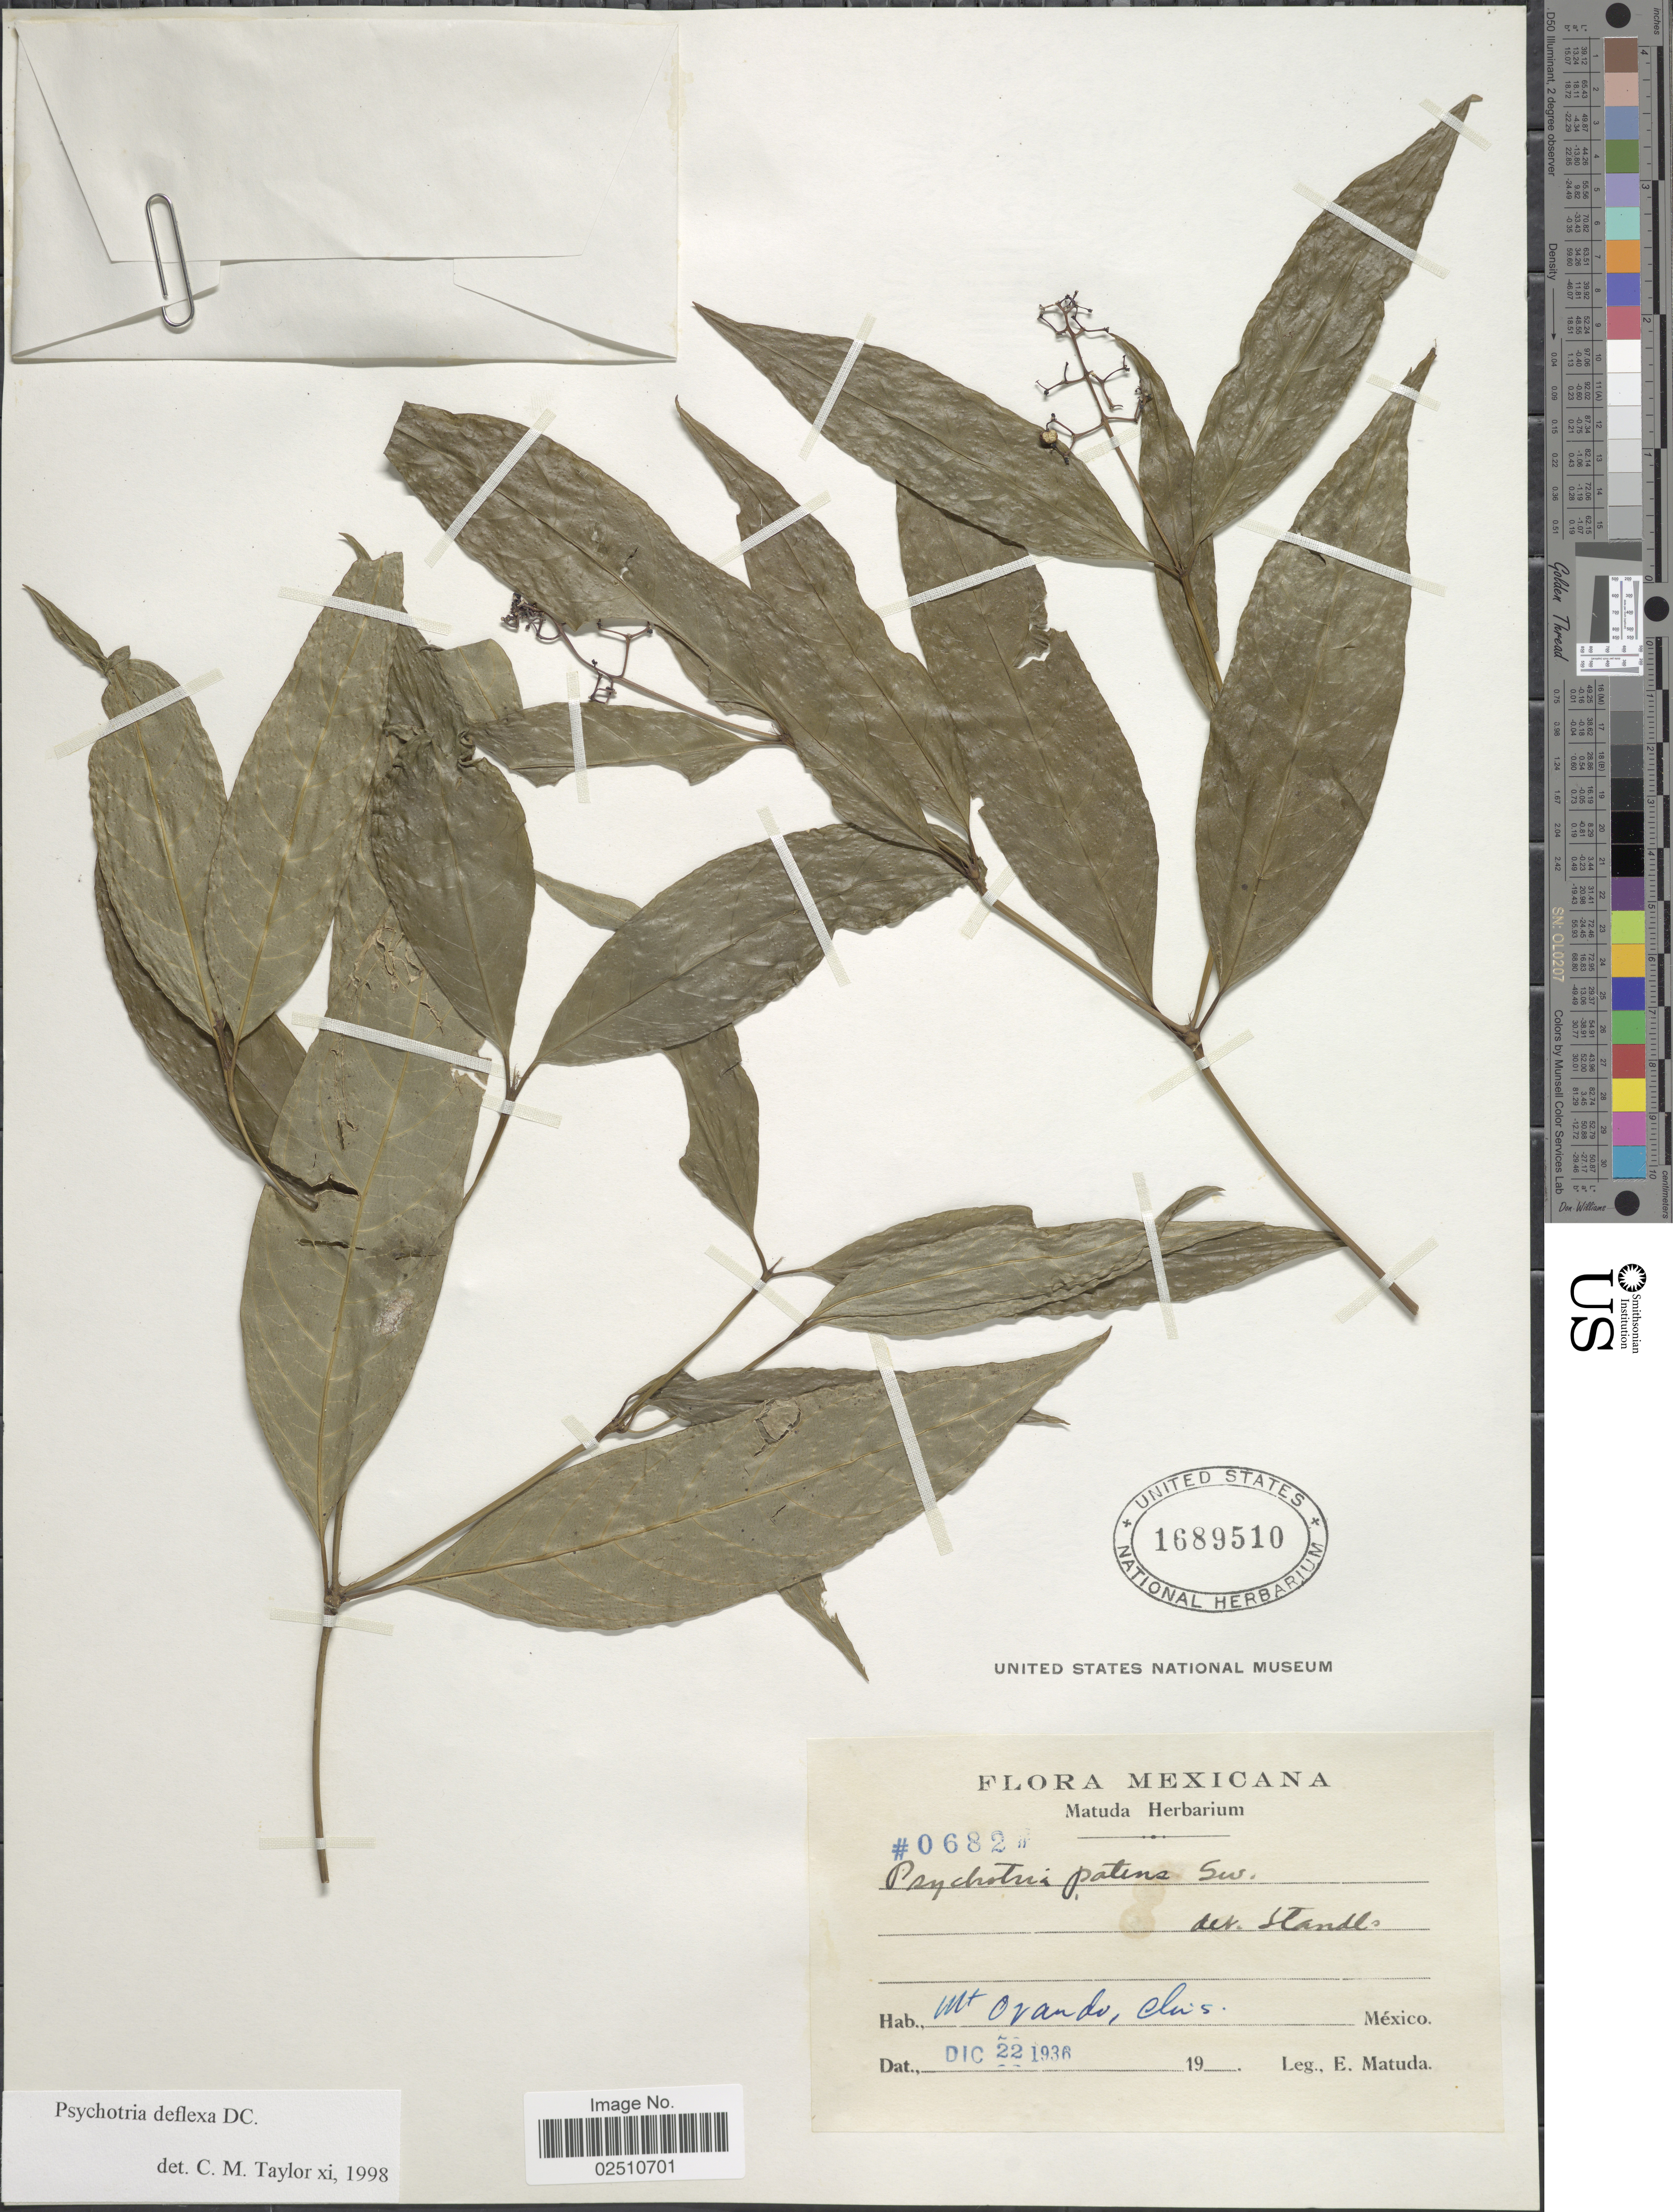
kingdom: Plantae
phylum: Tracheophyta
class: Magnoliopsida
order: Gentianales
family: Rubiaceae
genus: Psychotria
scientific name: Psychotria deflexa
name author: DC.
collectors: E. Matuda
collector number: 0682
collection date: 1936-12-22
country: Mexico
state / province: Chiapas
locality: Mt. Ovando, Chis.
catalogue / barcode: US 1689510